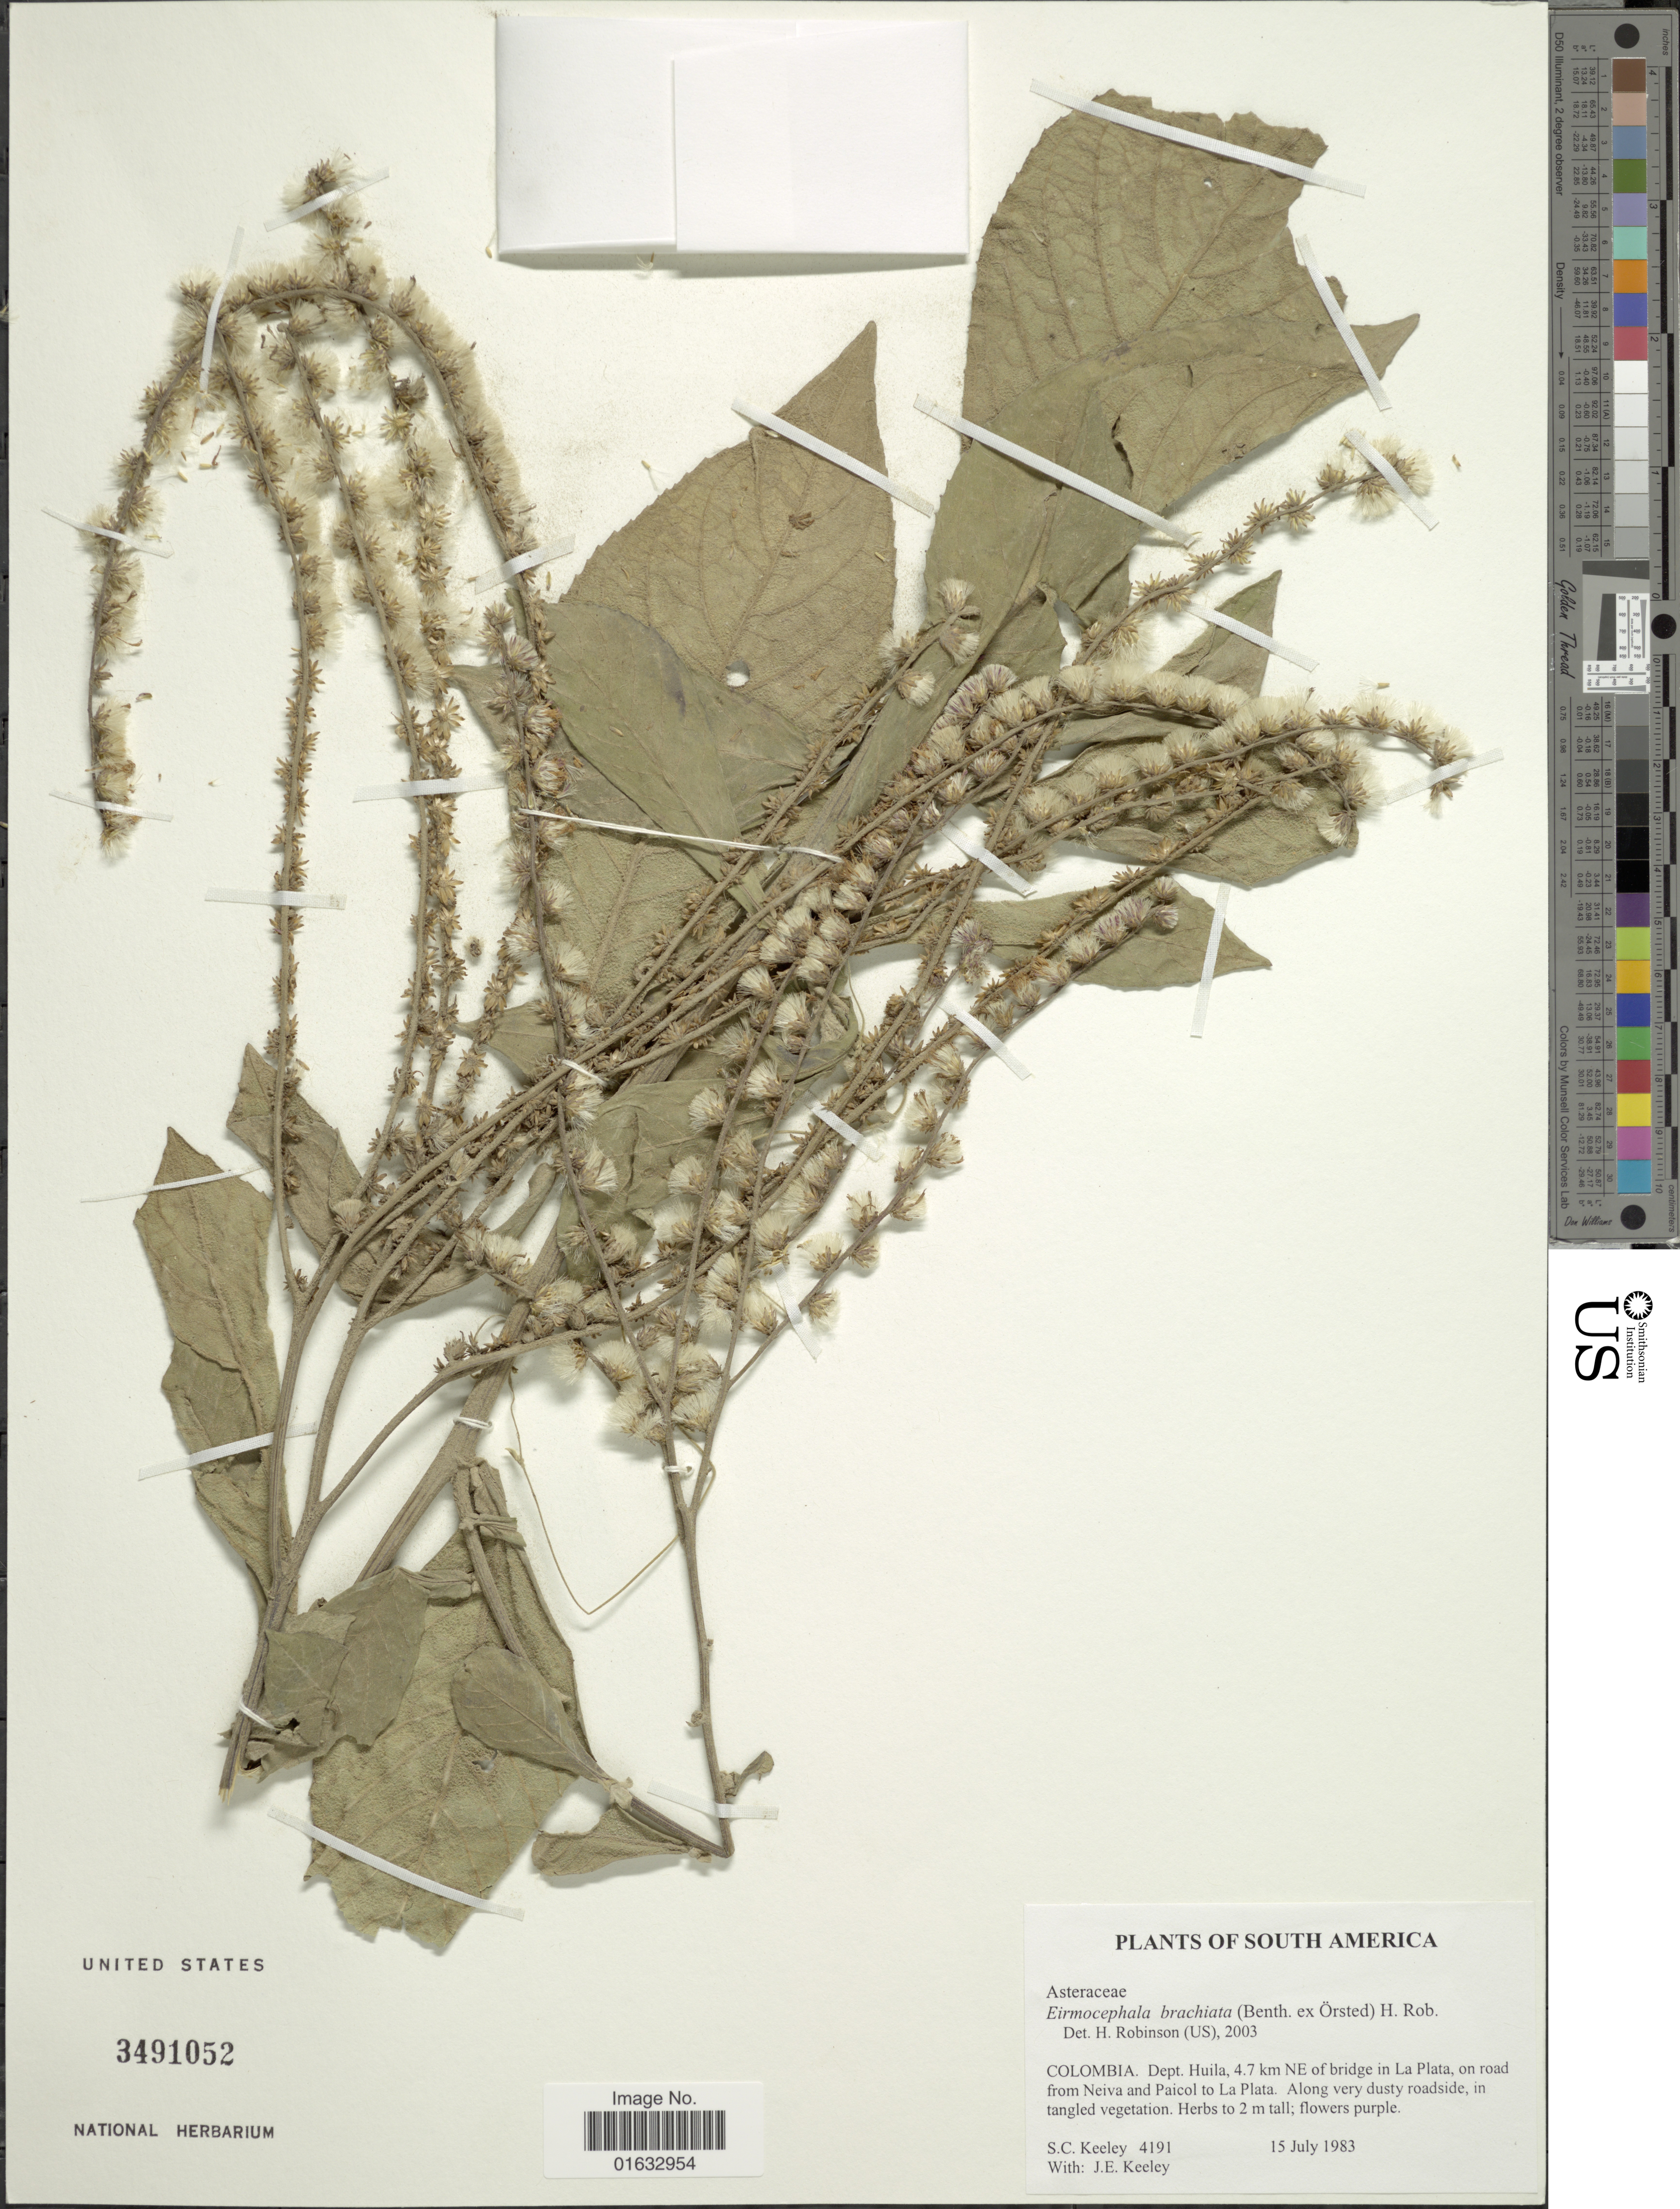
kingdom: Plantae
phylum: Tracheophyta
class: Magnoliopsida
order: Asterales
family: Asteraceae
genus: Eirmocephala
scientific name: Eirmocephala brachiata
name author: (Benth.) H. Rob.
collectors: S. C. Keeley & J. E. Keeley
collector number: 4191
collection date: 1983-07-19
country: Colombia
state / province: Huila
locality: South America, Colombia. Dept. Huila, 4.7 km NE of bridge in La Plata, on road from Neiva and Paicol to La Plata.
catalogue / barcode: US 3491052